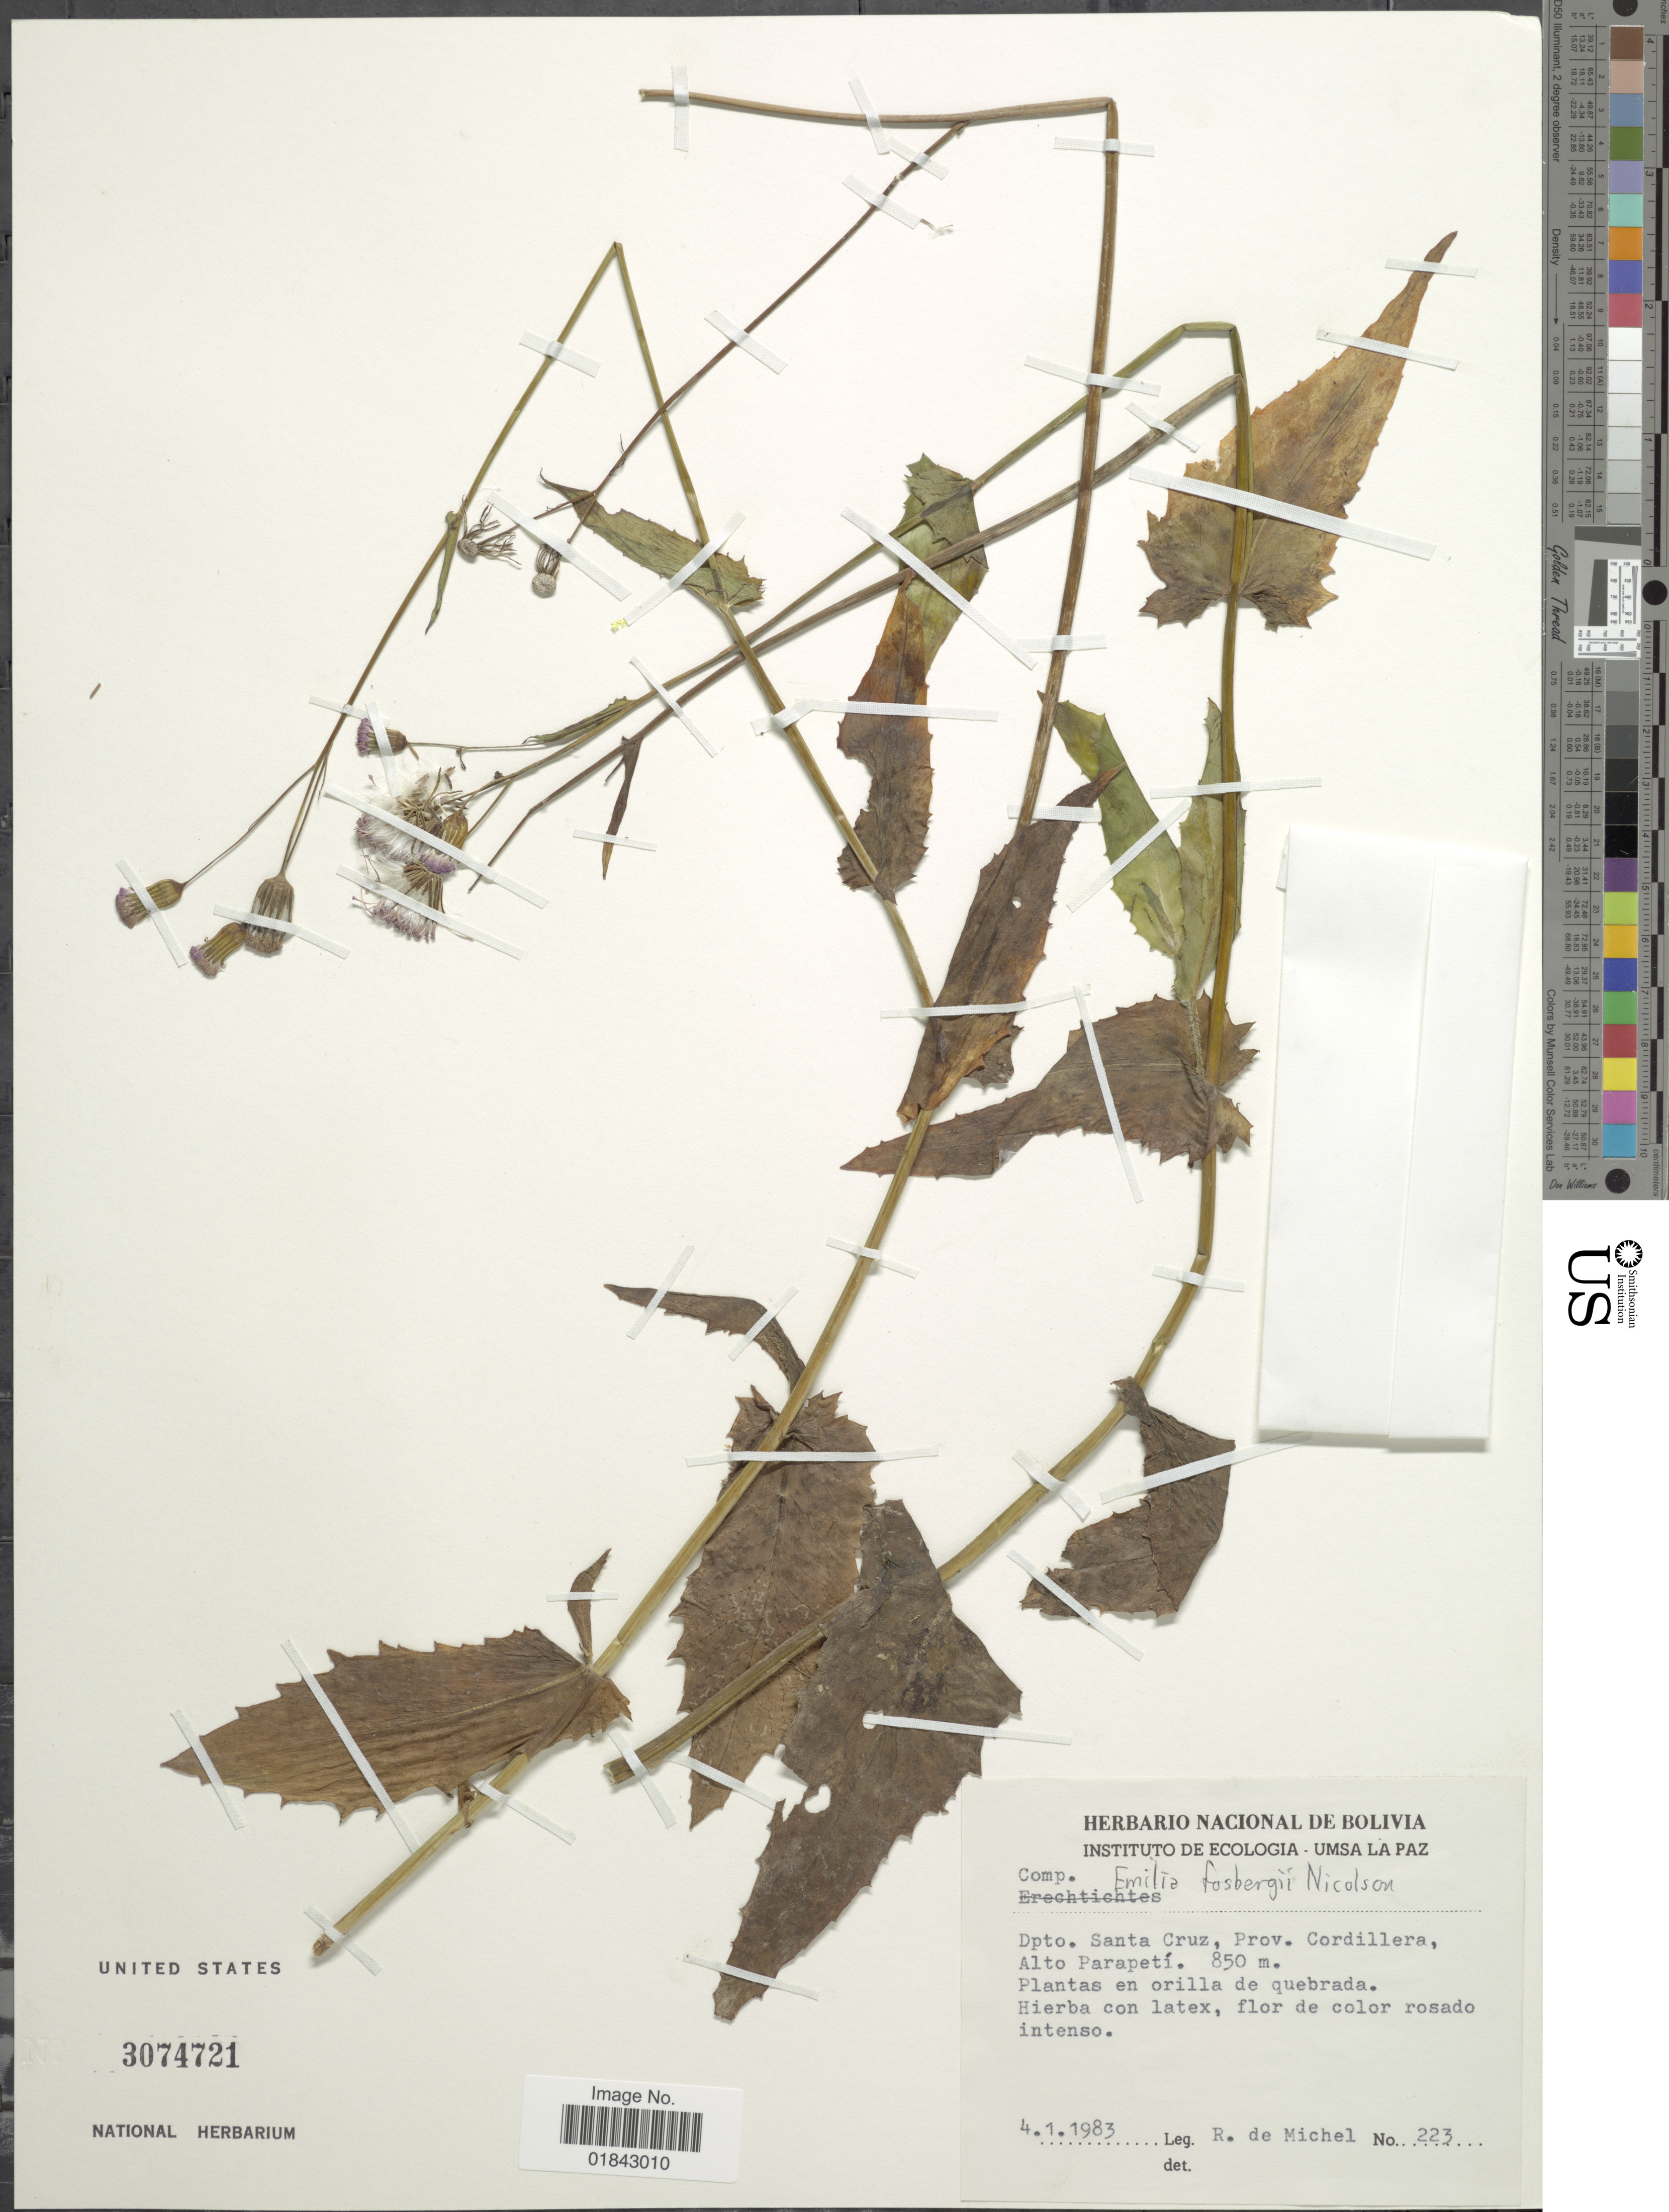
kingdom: Plantae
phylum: Tracheophyta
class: Magnoliopsida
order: Asterales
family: Asteraceae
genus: Emilia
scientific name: Emilia fosbergii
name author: Nicolson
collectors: R. d. Michel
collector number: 223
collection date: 1983-01-04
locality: Prov. Cordillera, Alto Parapetí, en orilla de quebrada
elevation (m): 850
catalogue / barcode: US 3074721